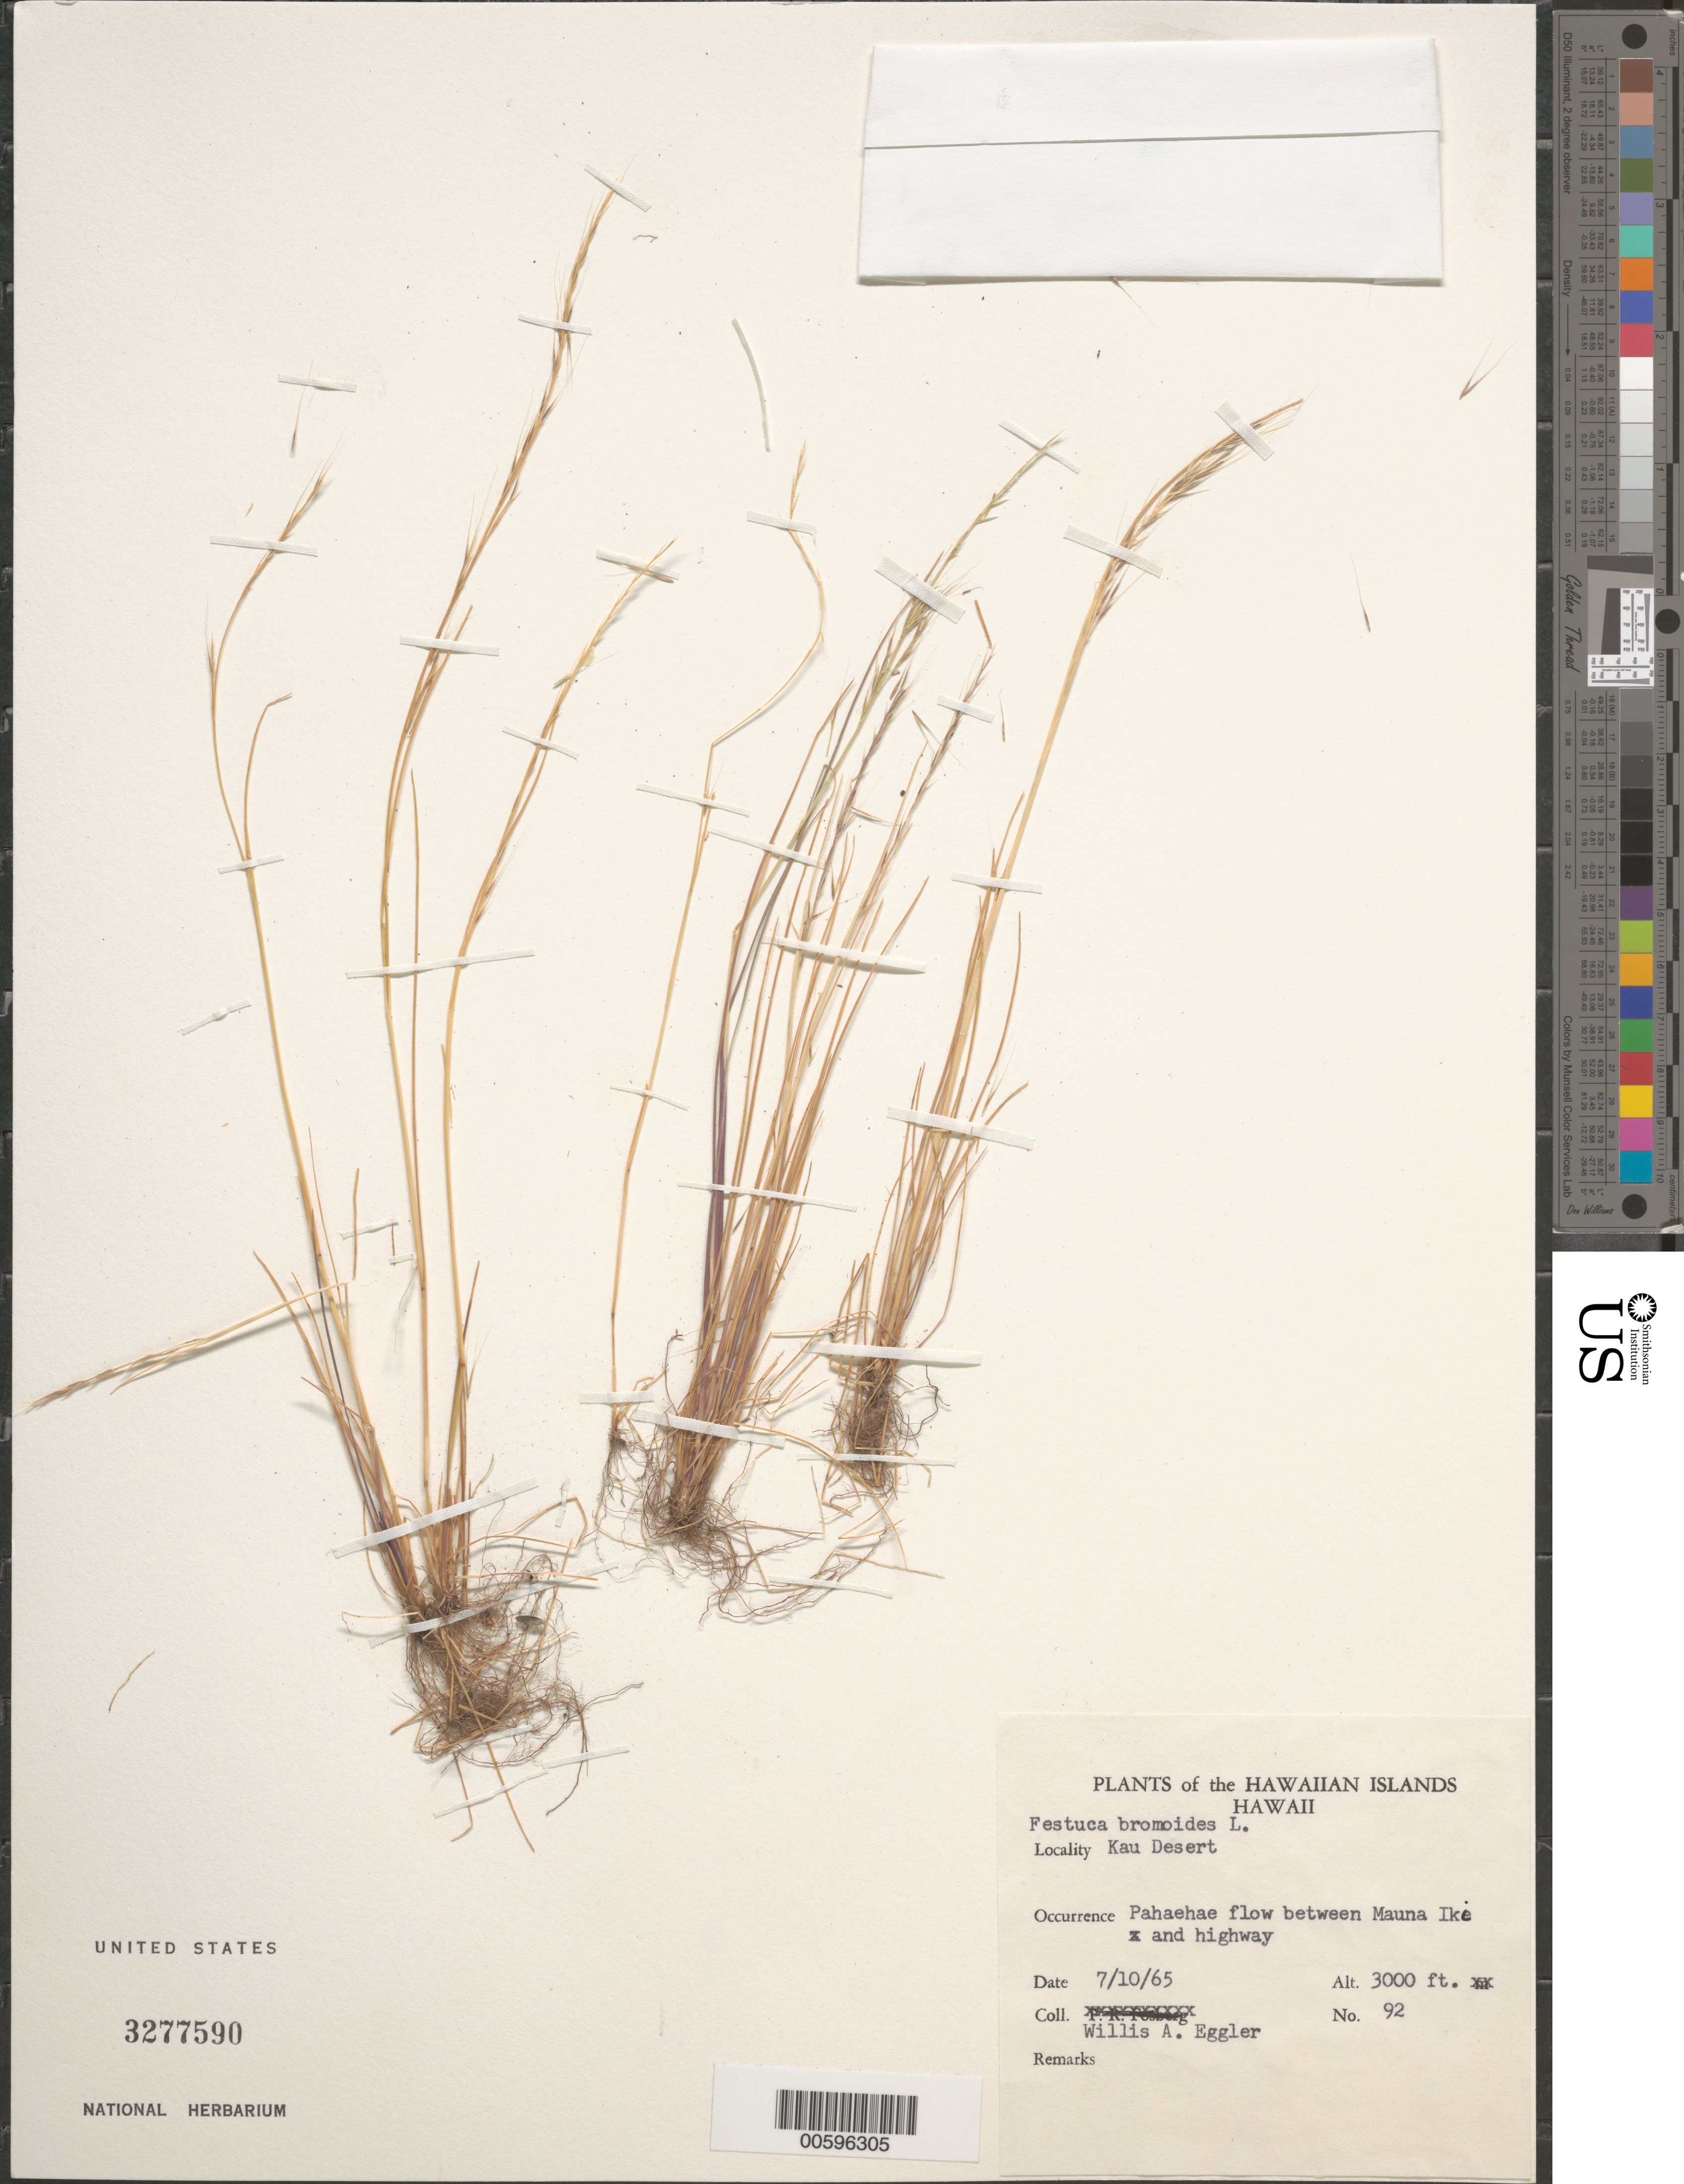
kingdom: Plantae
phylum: Tracheophyta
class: Liliopsida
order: Poales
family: Poaceae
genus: Festuca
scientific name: Festuca bromoides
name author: L.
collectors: W. A. Eggler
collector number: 92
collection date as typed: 10 Jul 1965 or 7 Oct 1965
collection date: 1965-07-10 or 1965-10-07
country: United States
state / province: Hawaii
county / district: Hawaii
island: Hawaii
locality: Kau Desert, Pahaehae flow between Mauna Ike and hwy.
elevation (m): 914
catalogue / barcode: US 3277590